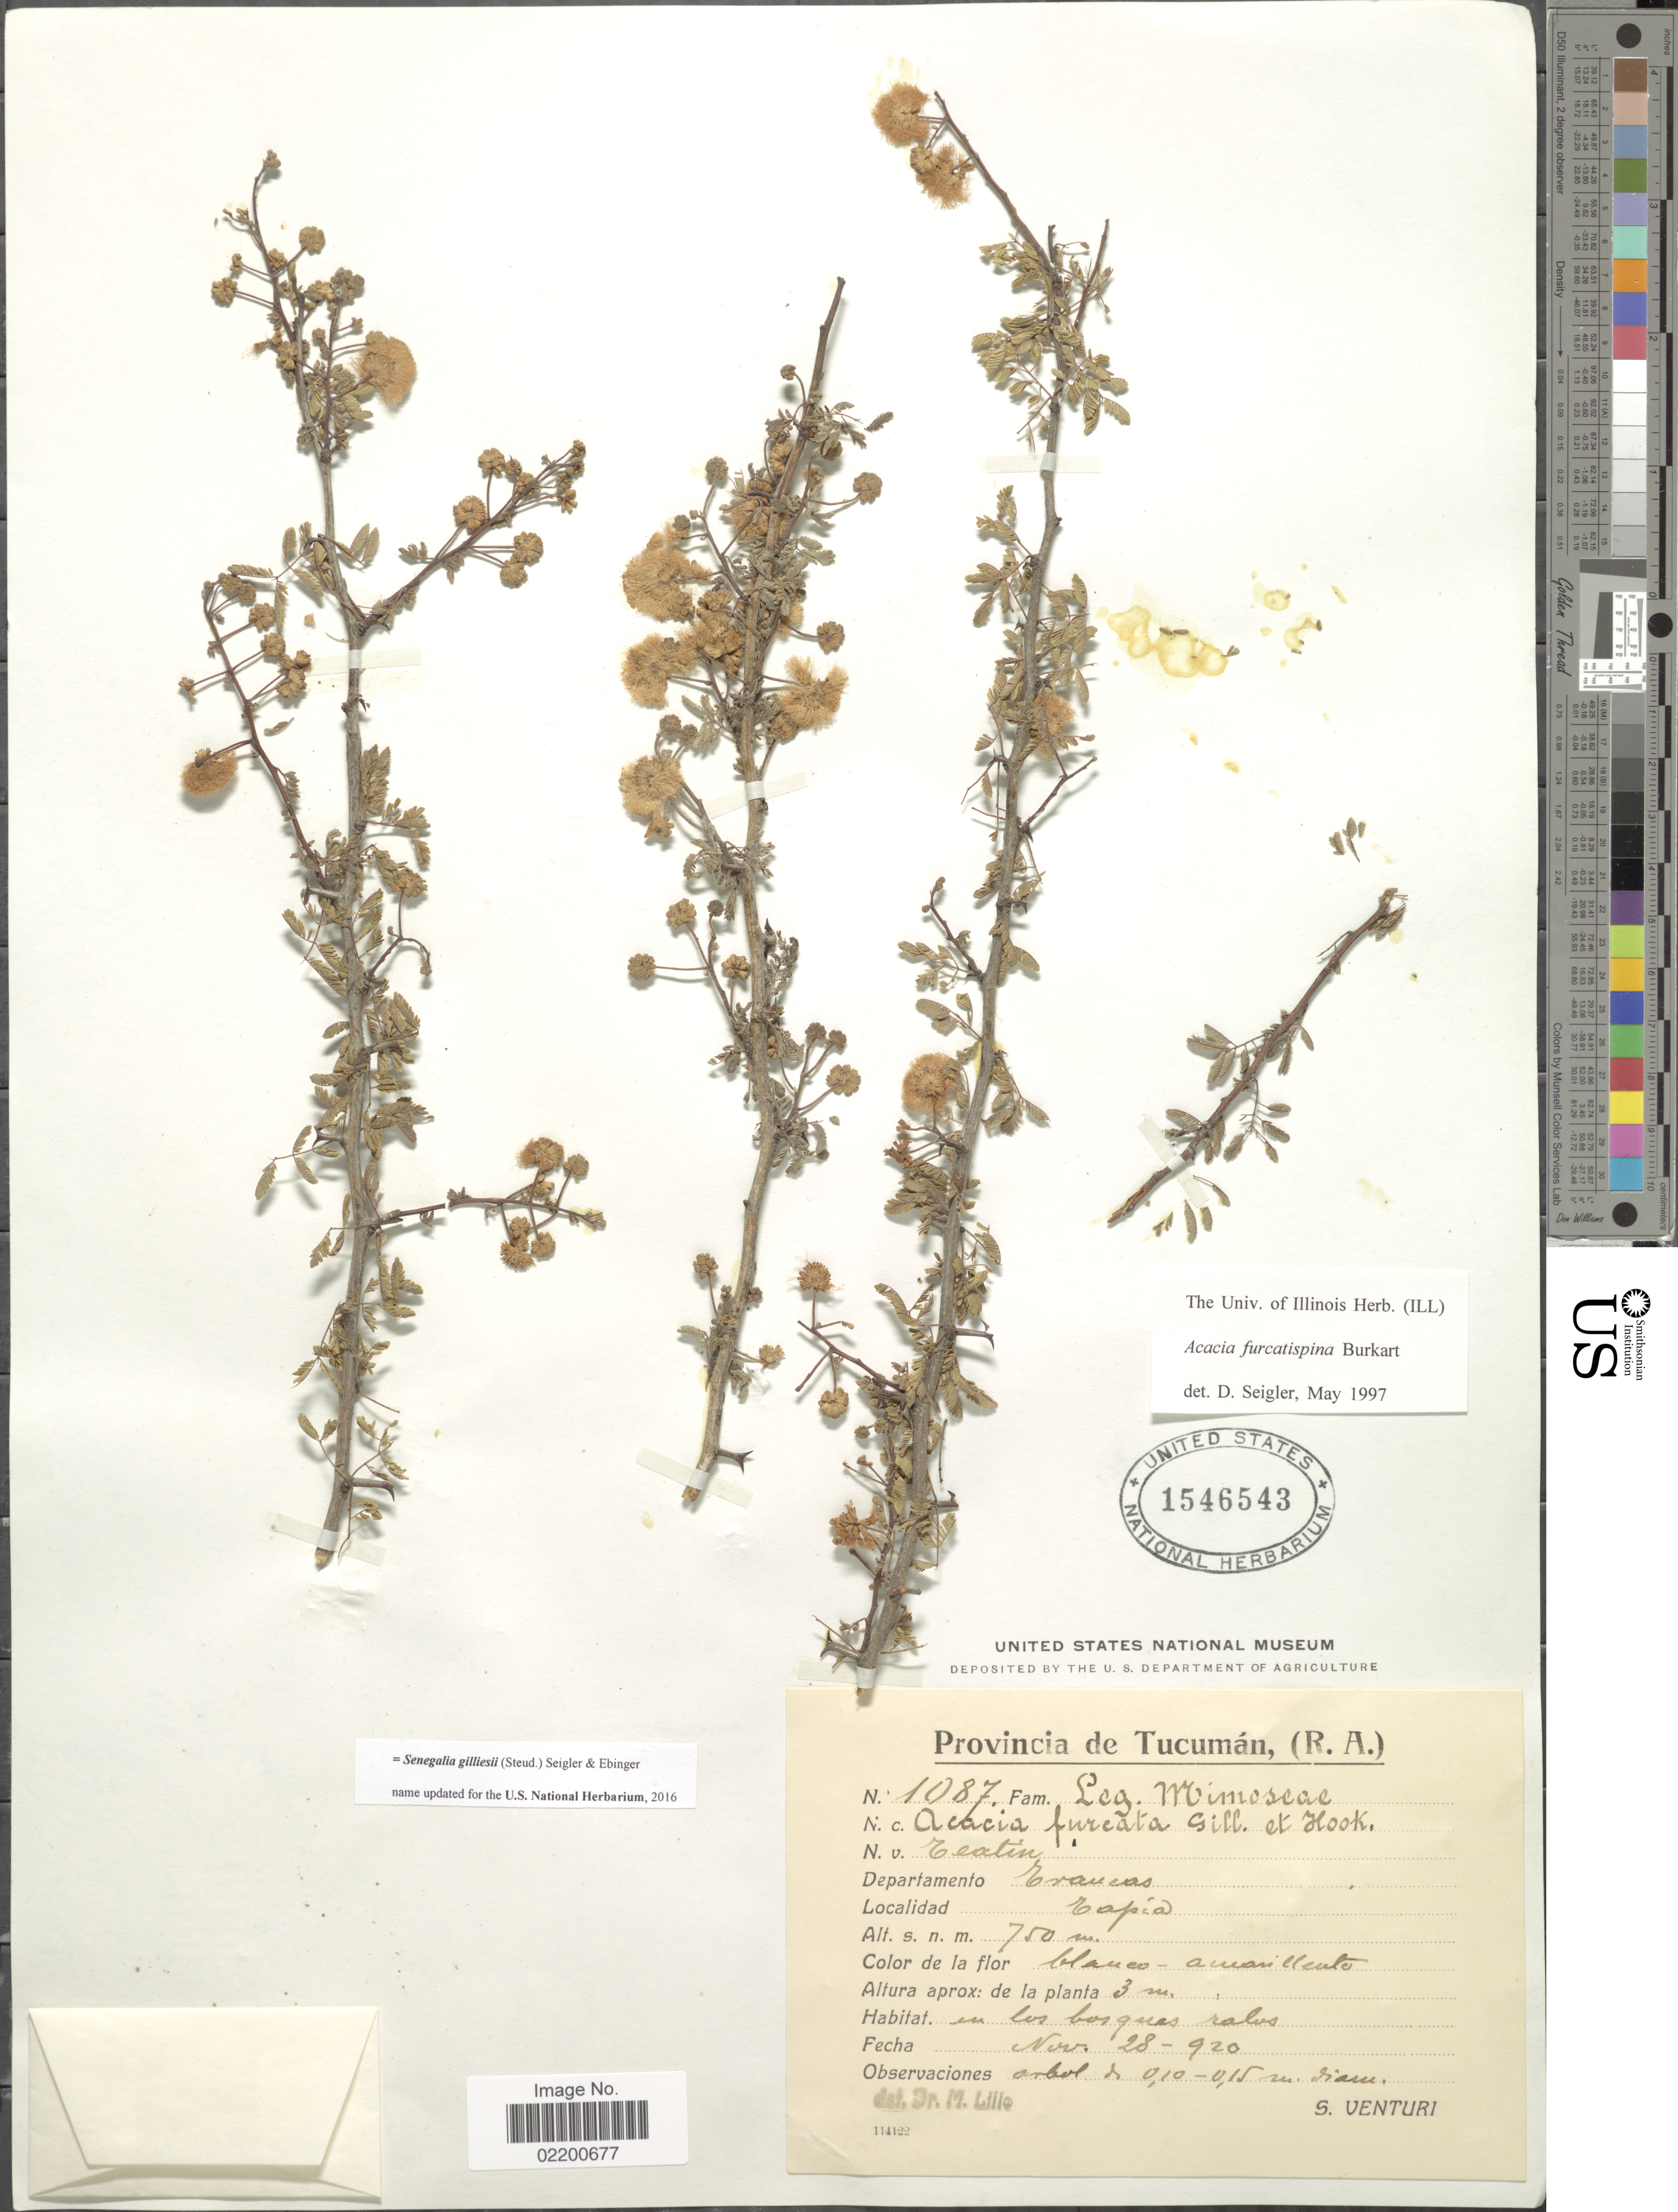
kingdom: Plantae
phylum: Tracheophyta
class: Magnoliopsida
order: Fabales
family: Fabaceae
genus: Senegalia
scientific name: Senegalia gilliesii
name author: (Steud.) Seigler & Ebinger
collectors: S. Venturi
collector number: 1087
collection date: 1920-11-28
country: Argentina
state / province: Tucuman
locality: Provincia de Tucuman (R.A.), Departamento Trancas, Tapia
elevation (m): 750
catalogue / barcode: US 1546543